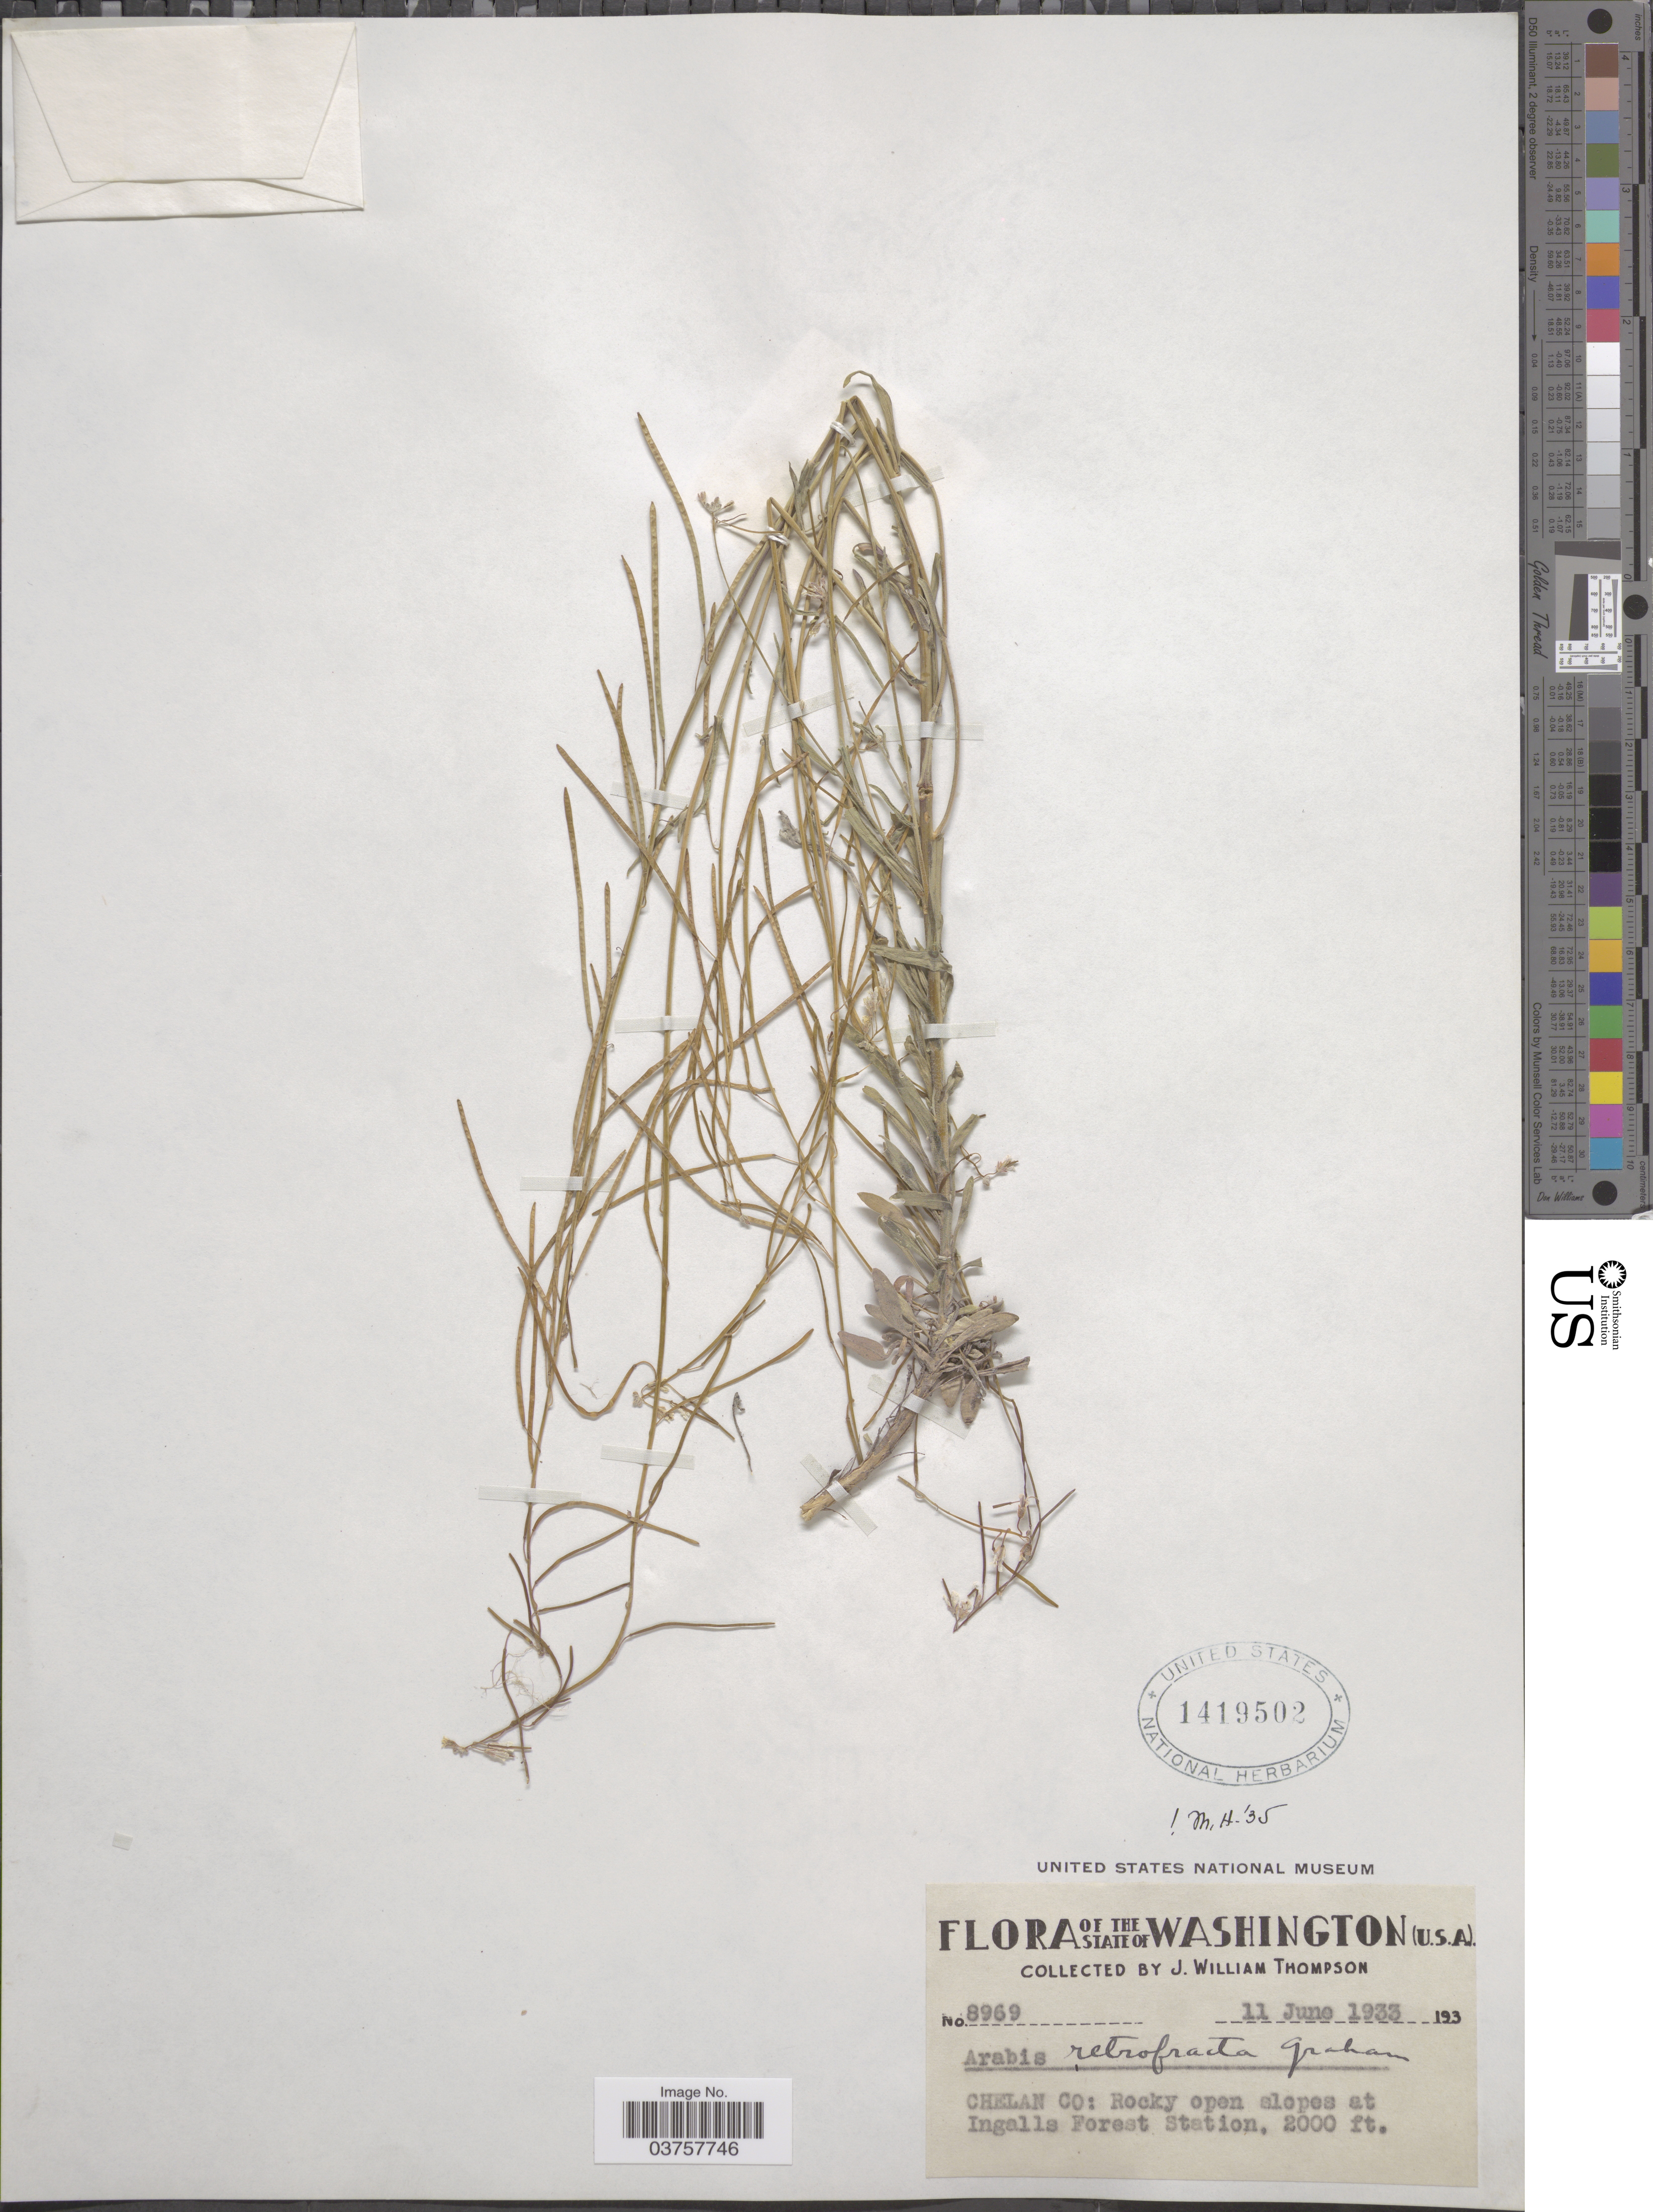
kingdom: Plantae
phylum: Tracheophyta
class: Magnoliopsida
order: Brassicales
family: Brassicaceae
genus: Arabis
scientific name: Arabis holboellii var. retrofracta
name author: Rydb.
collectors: J. W. Thompson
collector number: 8969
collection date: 1933-06-11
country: United States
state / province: Washington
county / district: Chelan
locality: Chelan Co: Rocky open slopes at Ingalls Forest Station.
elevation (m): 610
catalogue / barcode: US 1419502